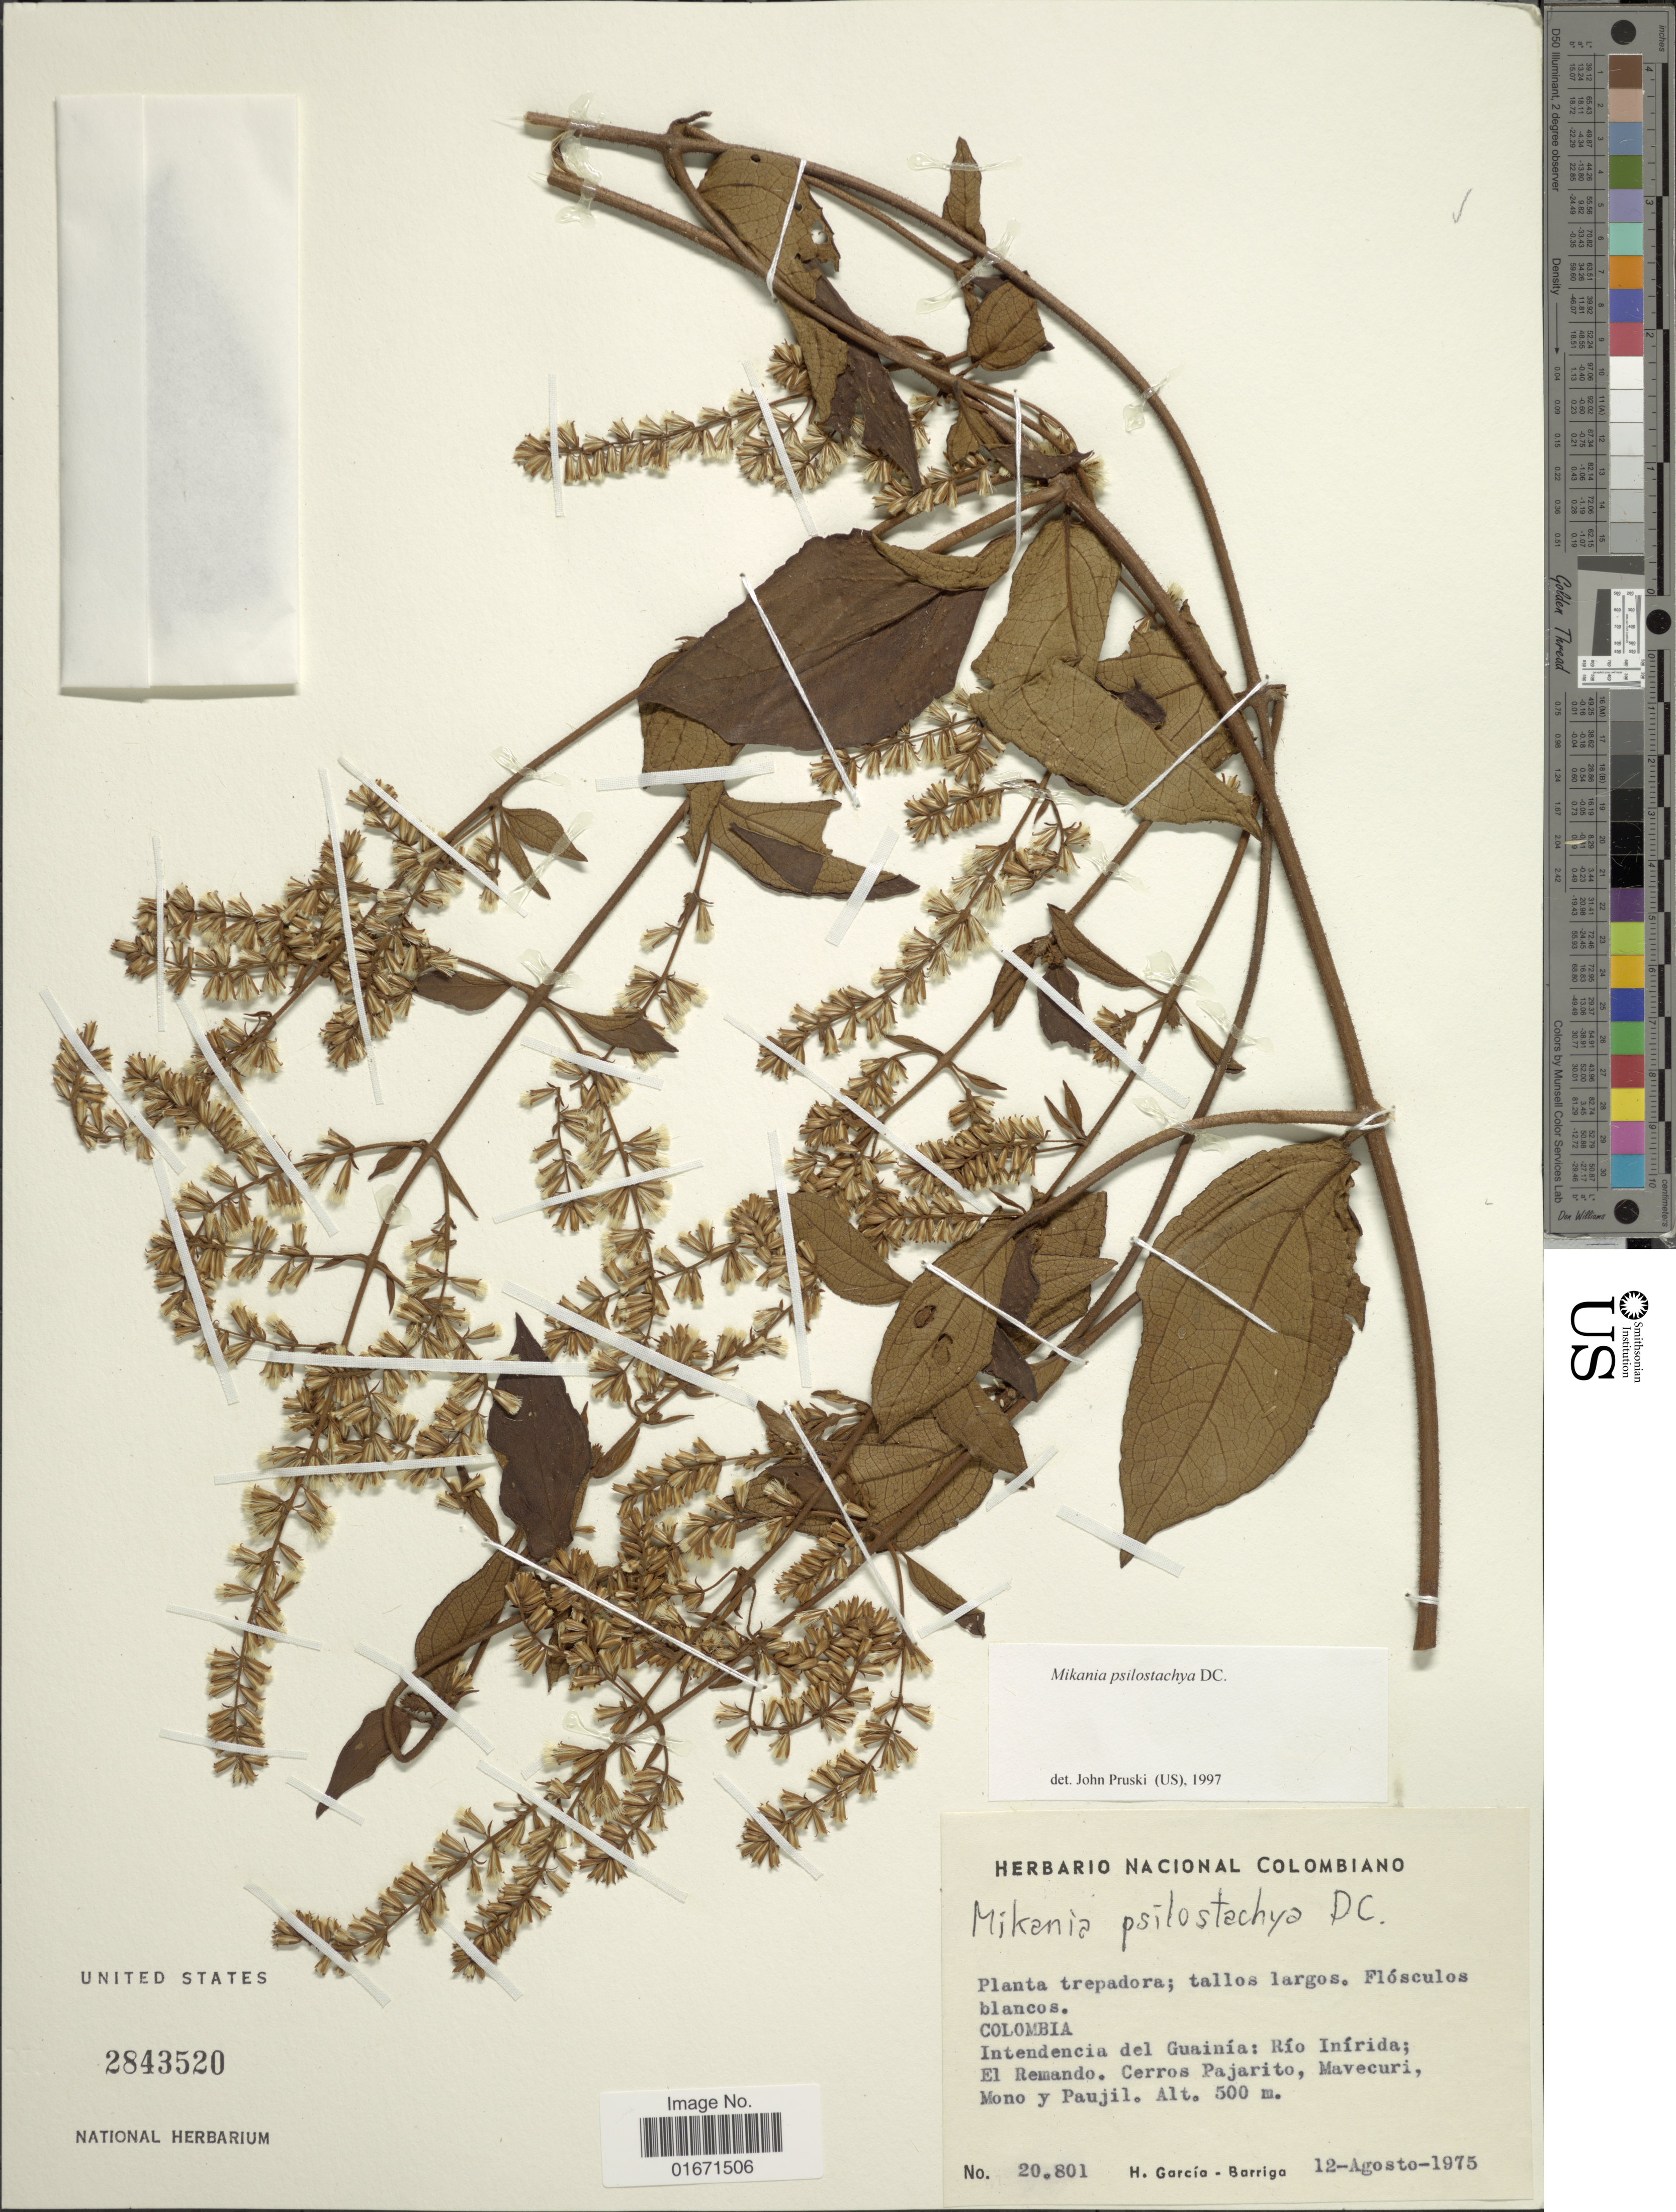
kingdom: Plantae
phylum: Tracheophyta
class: Magnoliopsida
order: Asterales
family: Asteraceae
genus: Mikania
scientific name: Mikania psilostachya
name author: DC.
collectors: H. García Barriga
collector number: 20801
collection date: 1975-08-12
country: Colombia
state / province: Guainía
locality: Colombia. Intendencia del Guainía: Río Inírida; El Remando. Cerros Pajarito, Mavecuri, Mono y Paujil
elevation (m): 500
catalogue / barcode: US 2843520